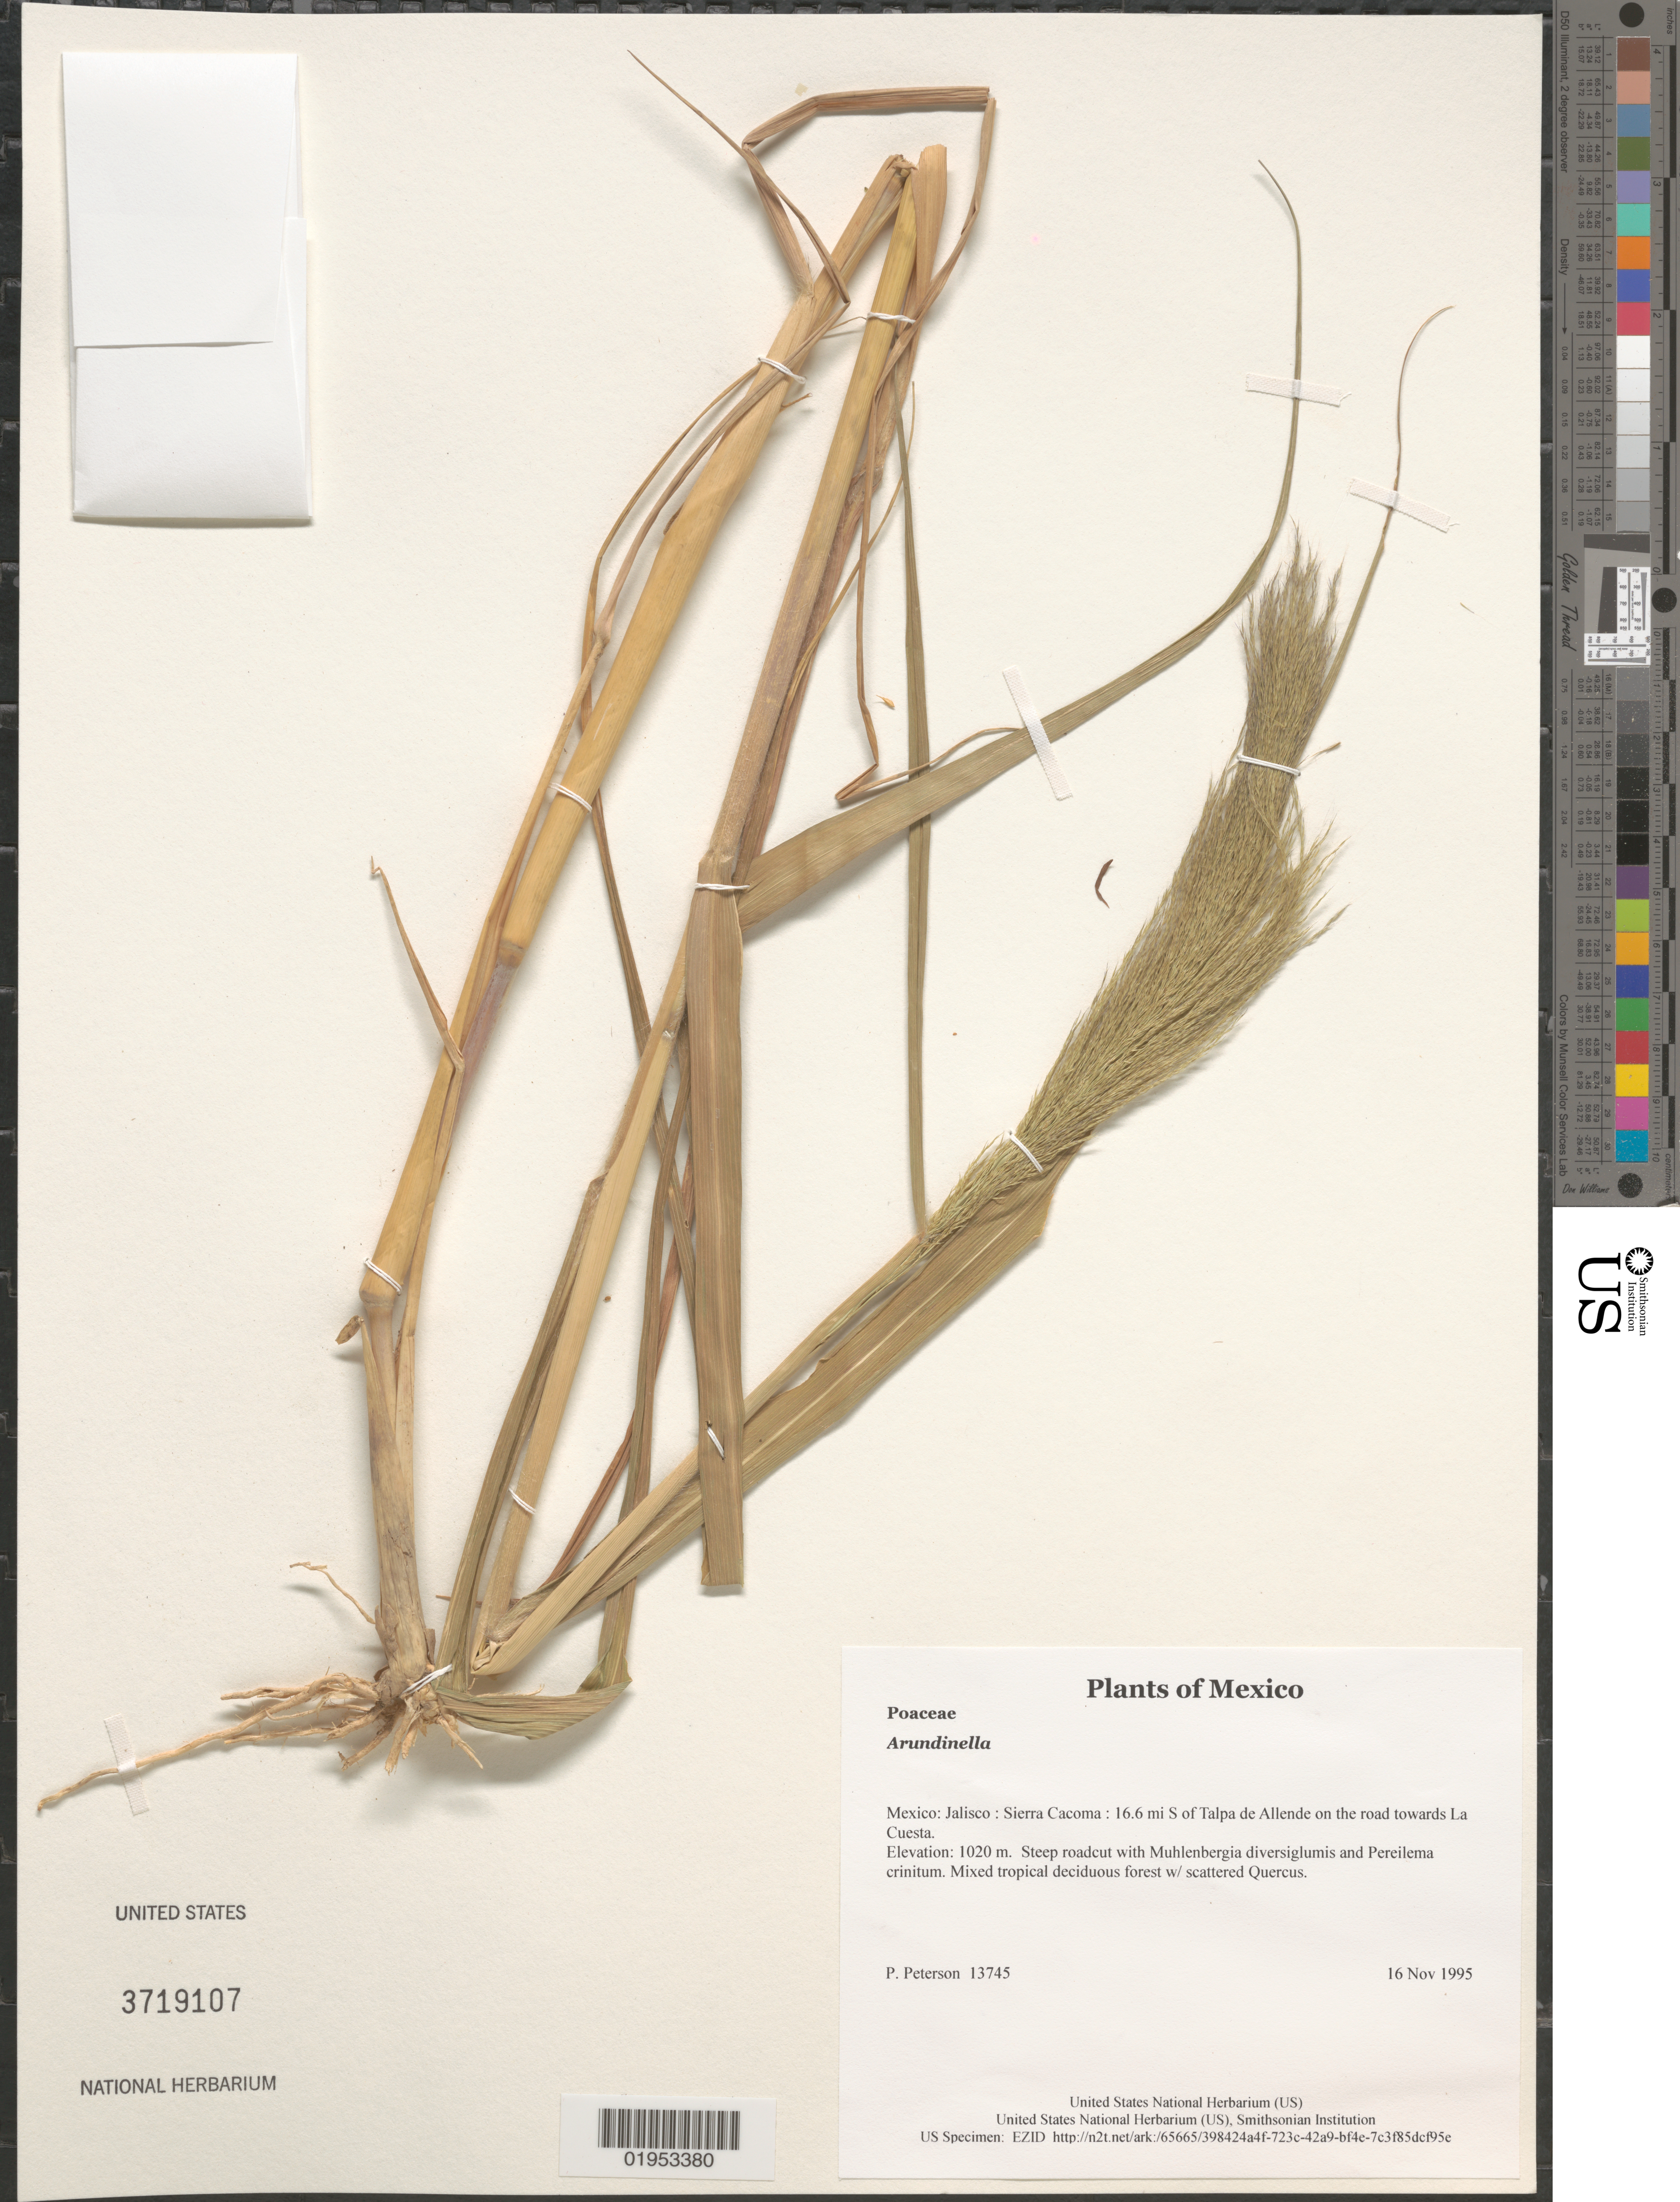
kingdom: Plantae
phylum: Tracheophyta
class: Liliopsida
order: Poales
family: Poaceae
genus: Arundinella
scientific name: Arundinella sp.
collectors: P. M. Peterson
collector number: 13745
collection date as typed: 16 Nov 1995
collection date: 1995-11-16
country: Mexico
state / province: Jalisco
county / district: Sierra Cacoma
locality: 16.6 mi S of Talpa de Allende on the road towards La Cuesta.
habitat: Steep roadcut with Muhlenbergia diversiglumis and Pereilema crinitum. Mixed tropical deciduous forest w/ scattered Quercus.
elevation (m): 1020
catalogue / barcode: US 3719107